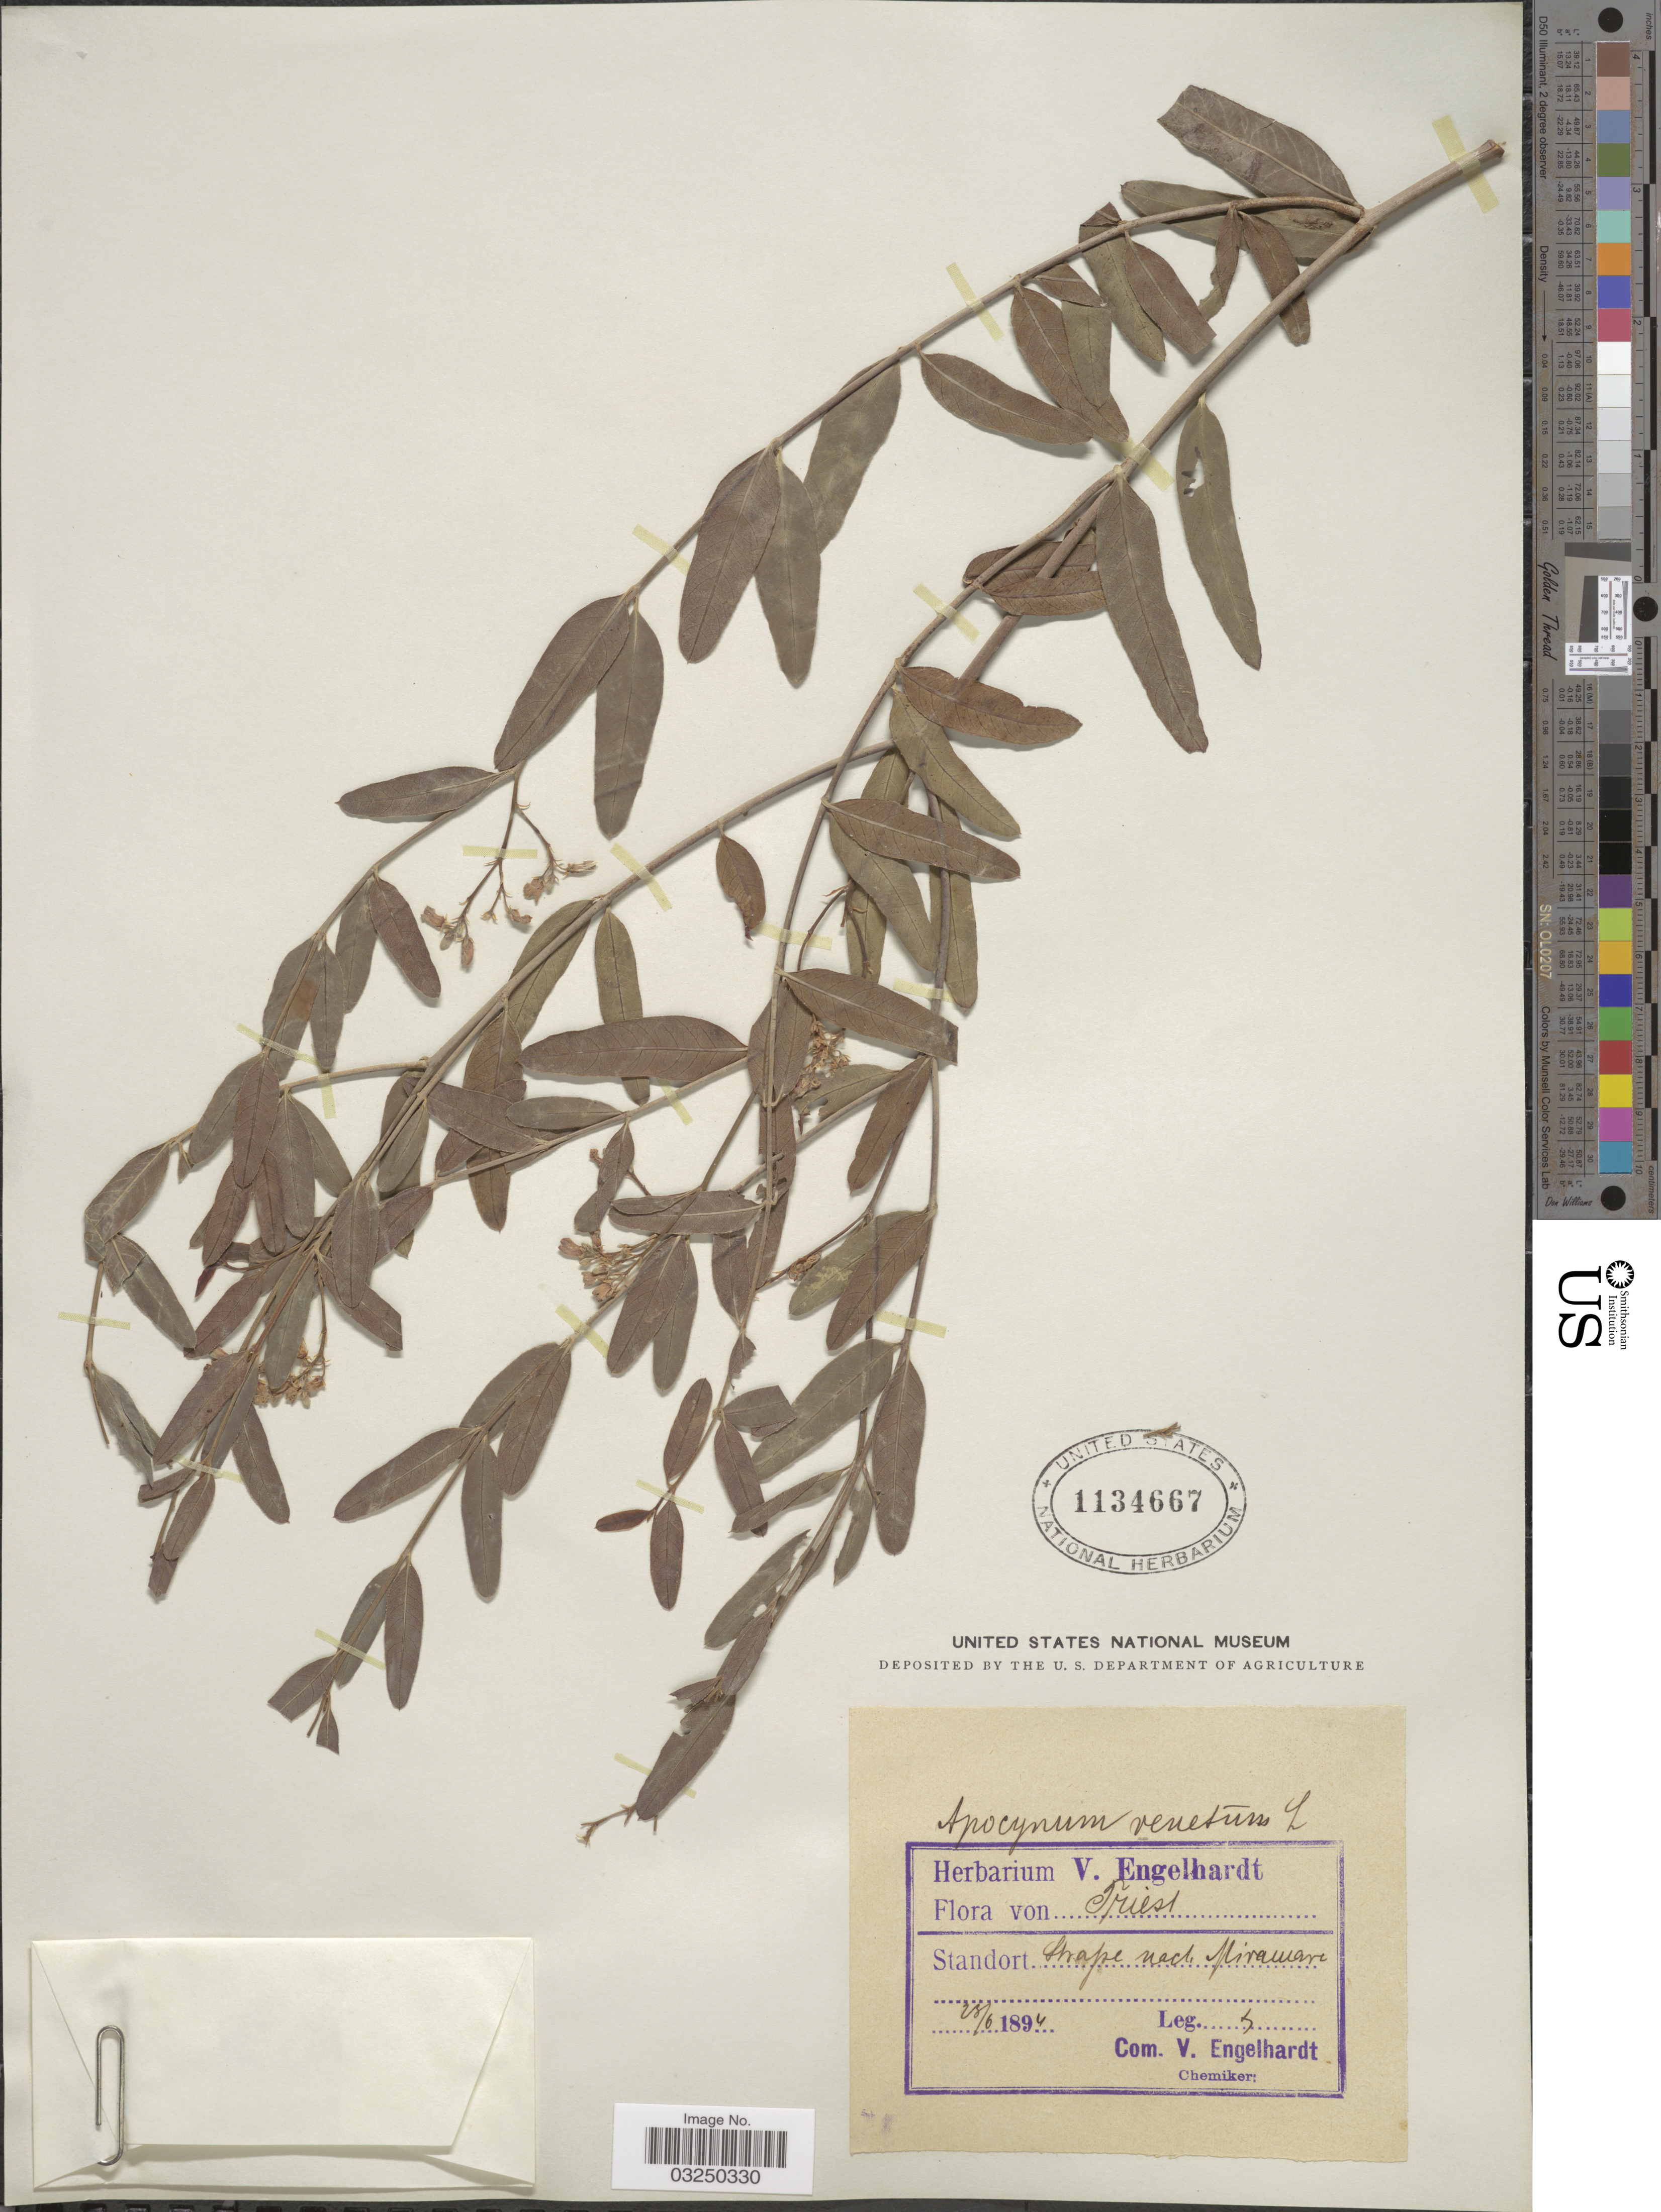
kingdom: Plantae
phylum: Tracheophyta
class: Magnoliopsida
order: Gentianales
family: Apocynaceae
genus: Apocynum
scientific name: Apocynum venetum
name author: L.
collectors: V. Engelhardt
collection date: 1894-06-28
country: Italy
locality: Triest, Standort Strasse nach Miramare.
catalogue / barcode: US 1134667